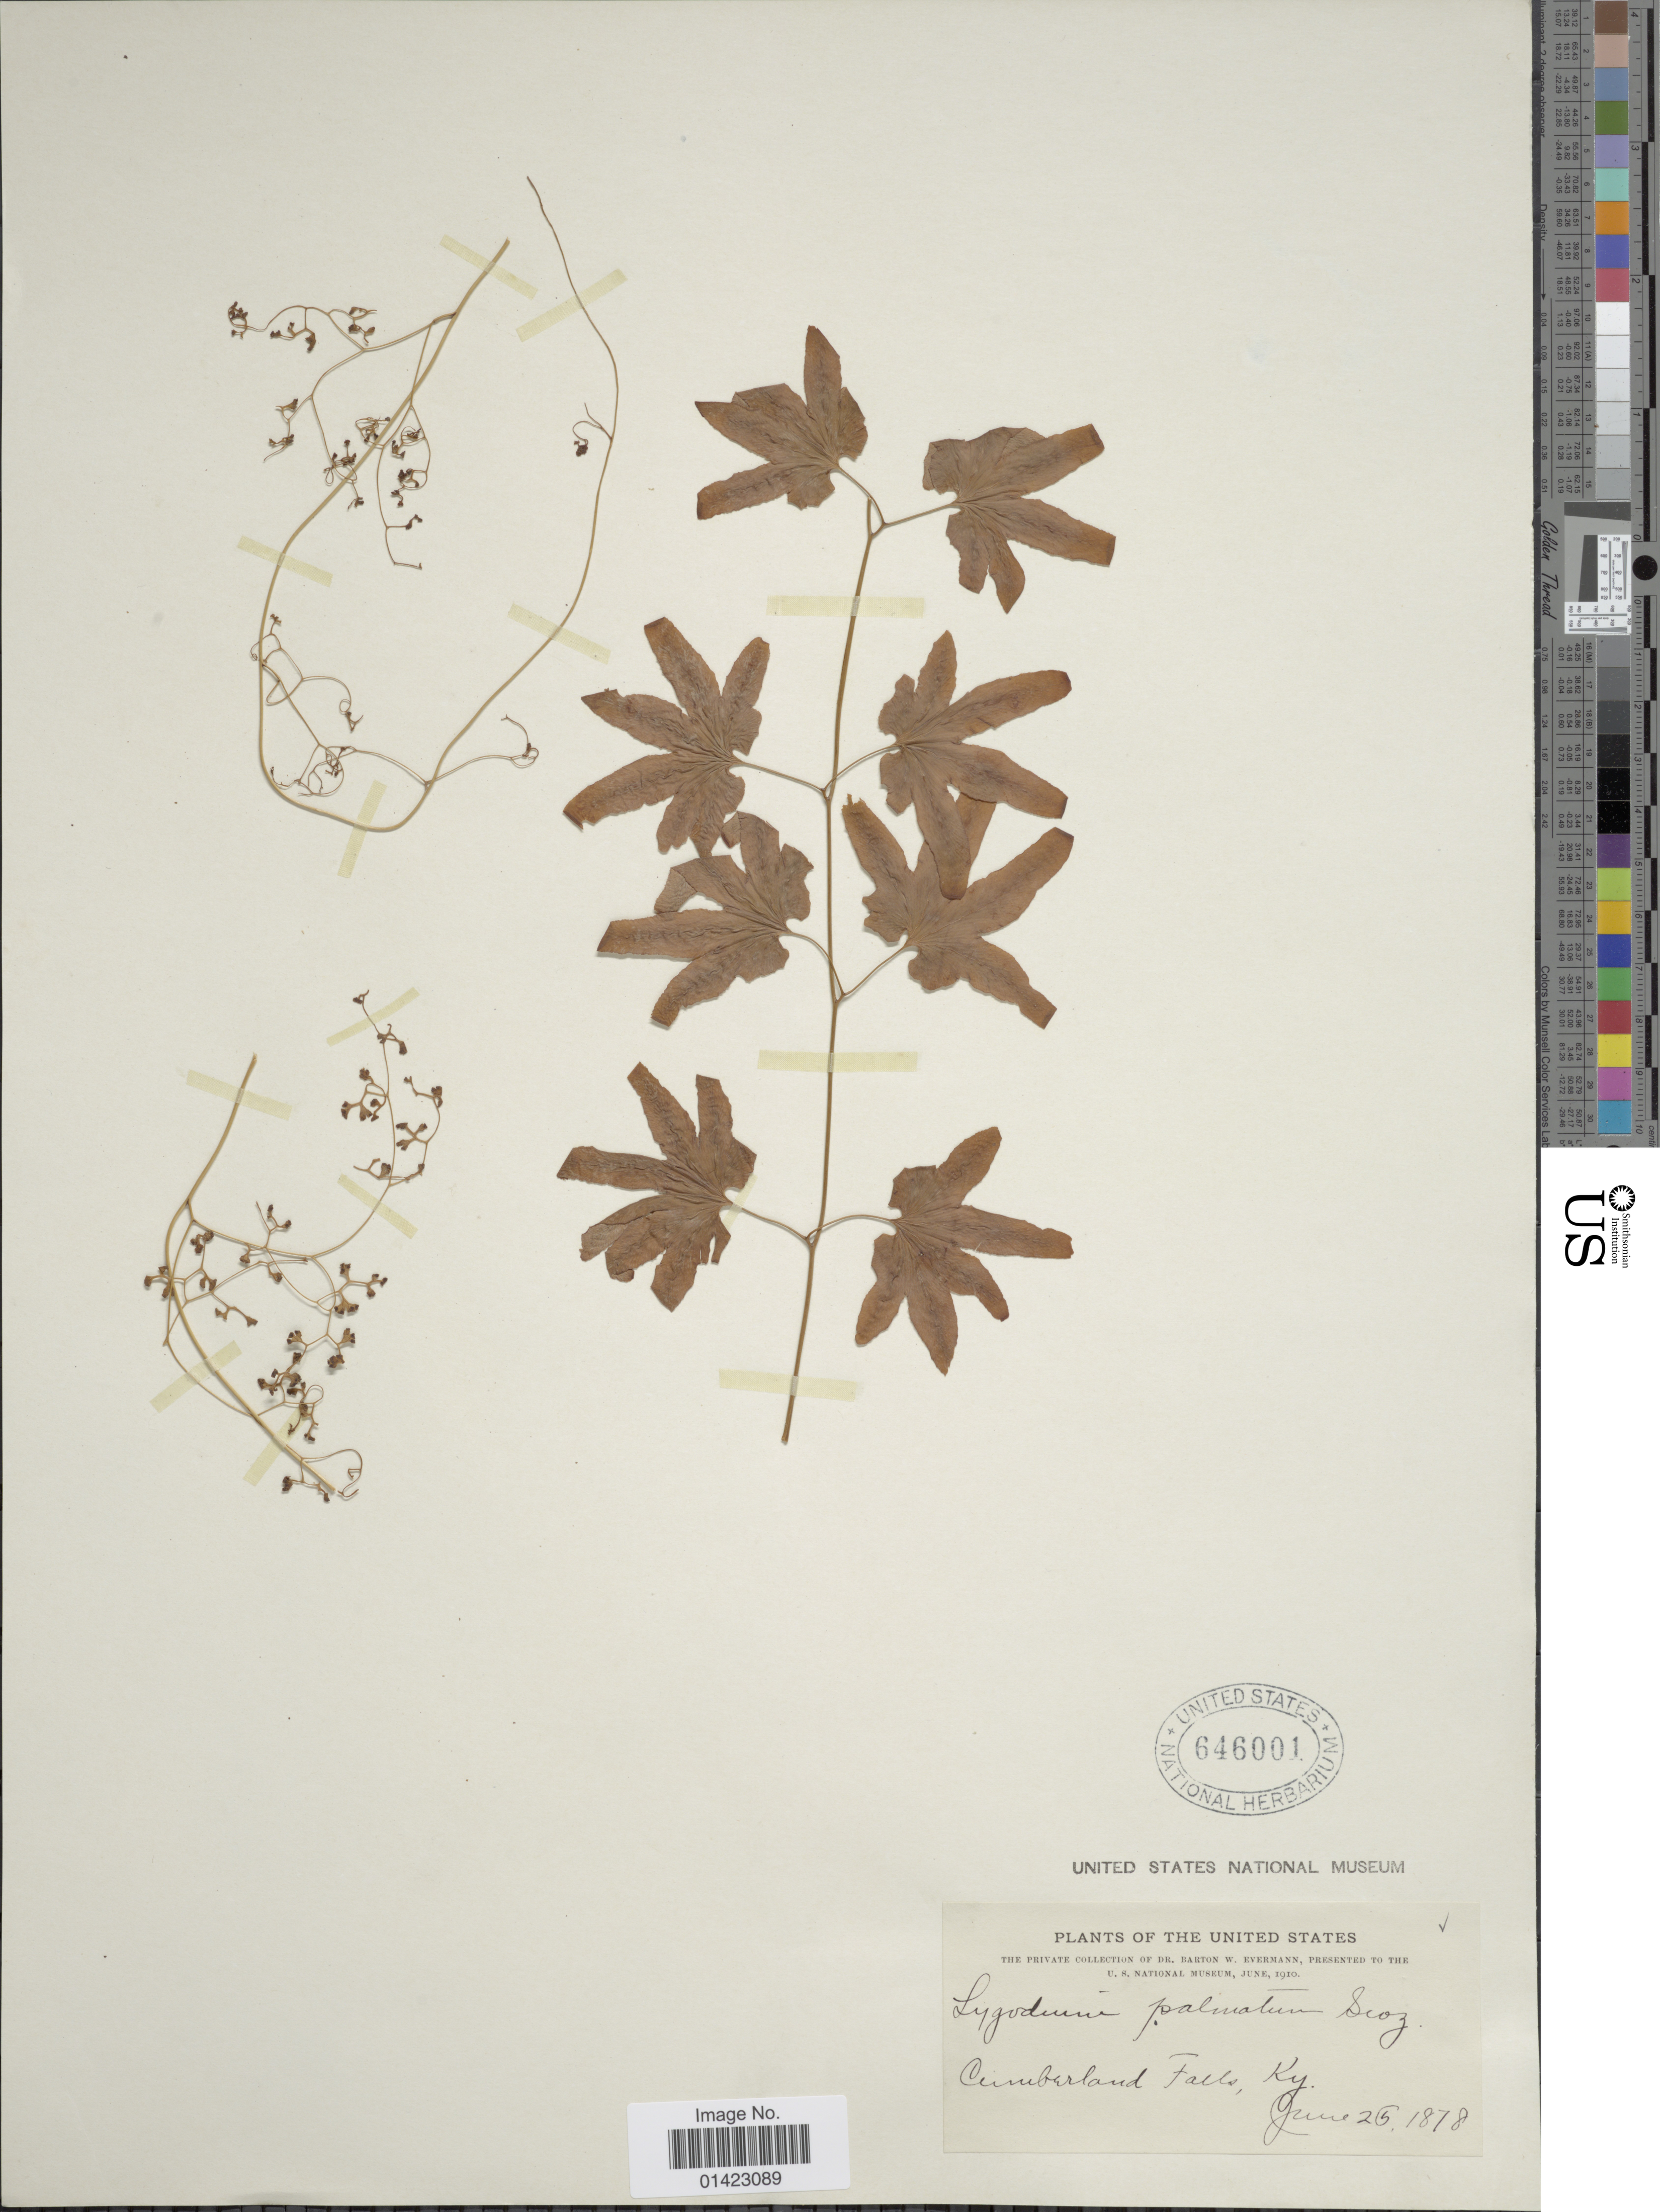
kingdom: Plantae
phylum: Tracheophyta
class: Polypodiopsida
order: Schizaeales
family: Lygodiaceae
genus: Lygodium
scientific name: Lygodium palmatum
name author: (Bernh.) Sw.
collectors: B. W. Evermann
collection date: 1878-06-25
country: United States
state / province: Kentucky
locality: Cumberland Falls, Ky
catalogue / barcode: US 646001